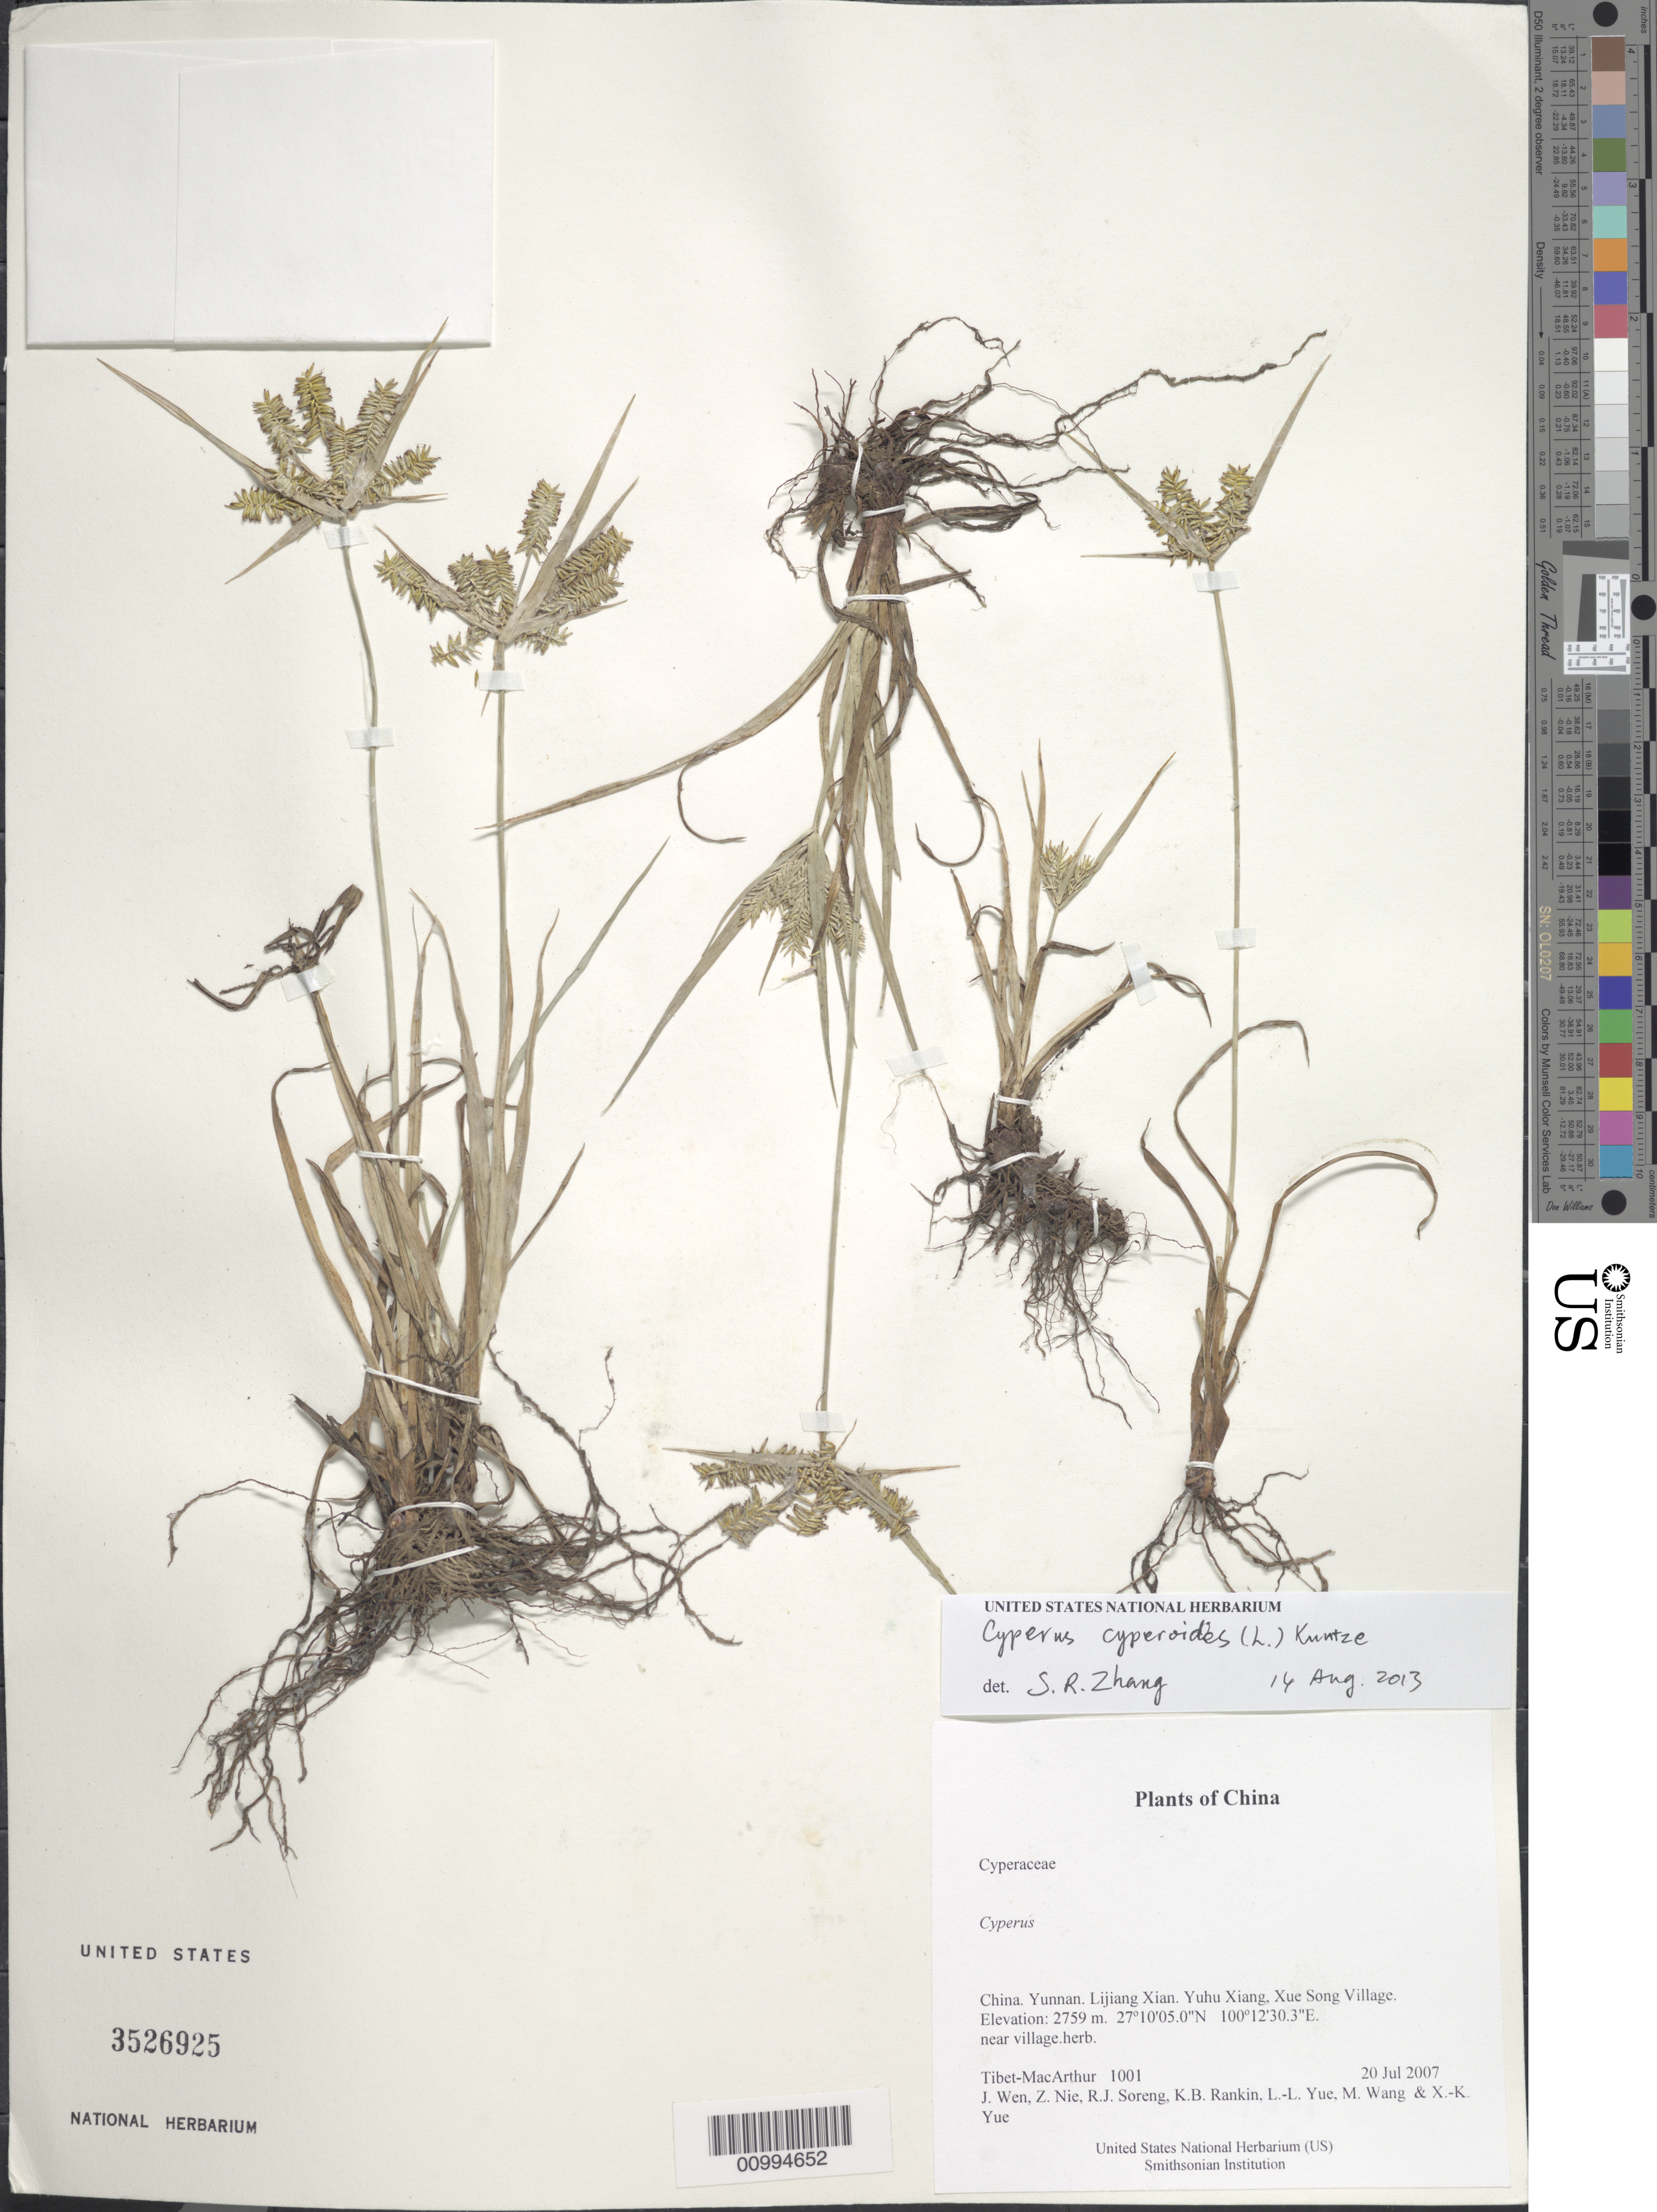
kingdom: Plantae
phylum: Tracheophyta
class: Liliopsida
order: Poales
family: Cyperaceae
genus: Cyperus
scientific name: Cyperus cyperoides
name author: (L.) Kuntze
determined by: Zhang, S. R.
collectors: Tibet-MacArthur, J. Wen, Z. Nie, R. J. Soreng, K. Rankin, L. Yue, M. Wang & X. Yue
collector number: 1001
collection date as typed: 20 Jul 2007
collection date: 2007-07-20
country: China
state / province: Yunnan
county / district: Lijiang Xian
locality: Yuhu Xiang, Xue Song Village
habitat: near village.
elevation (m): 2759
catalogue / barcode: US 3526925